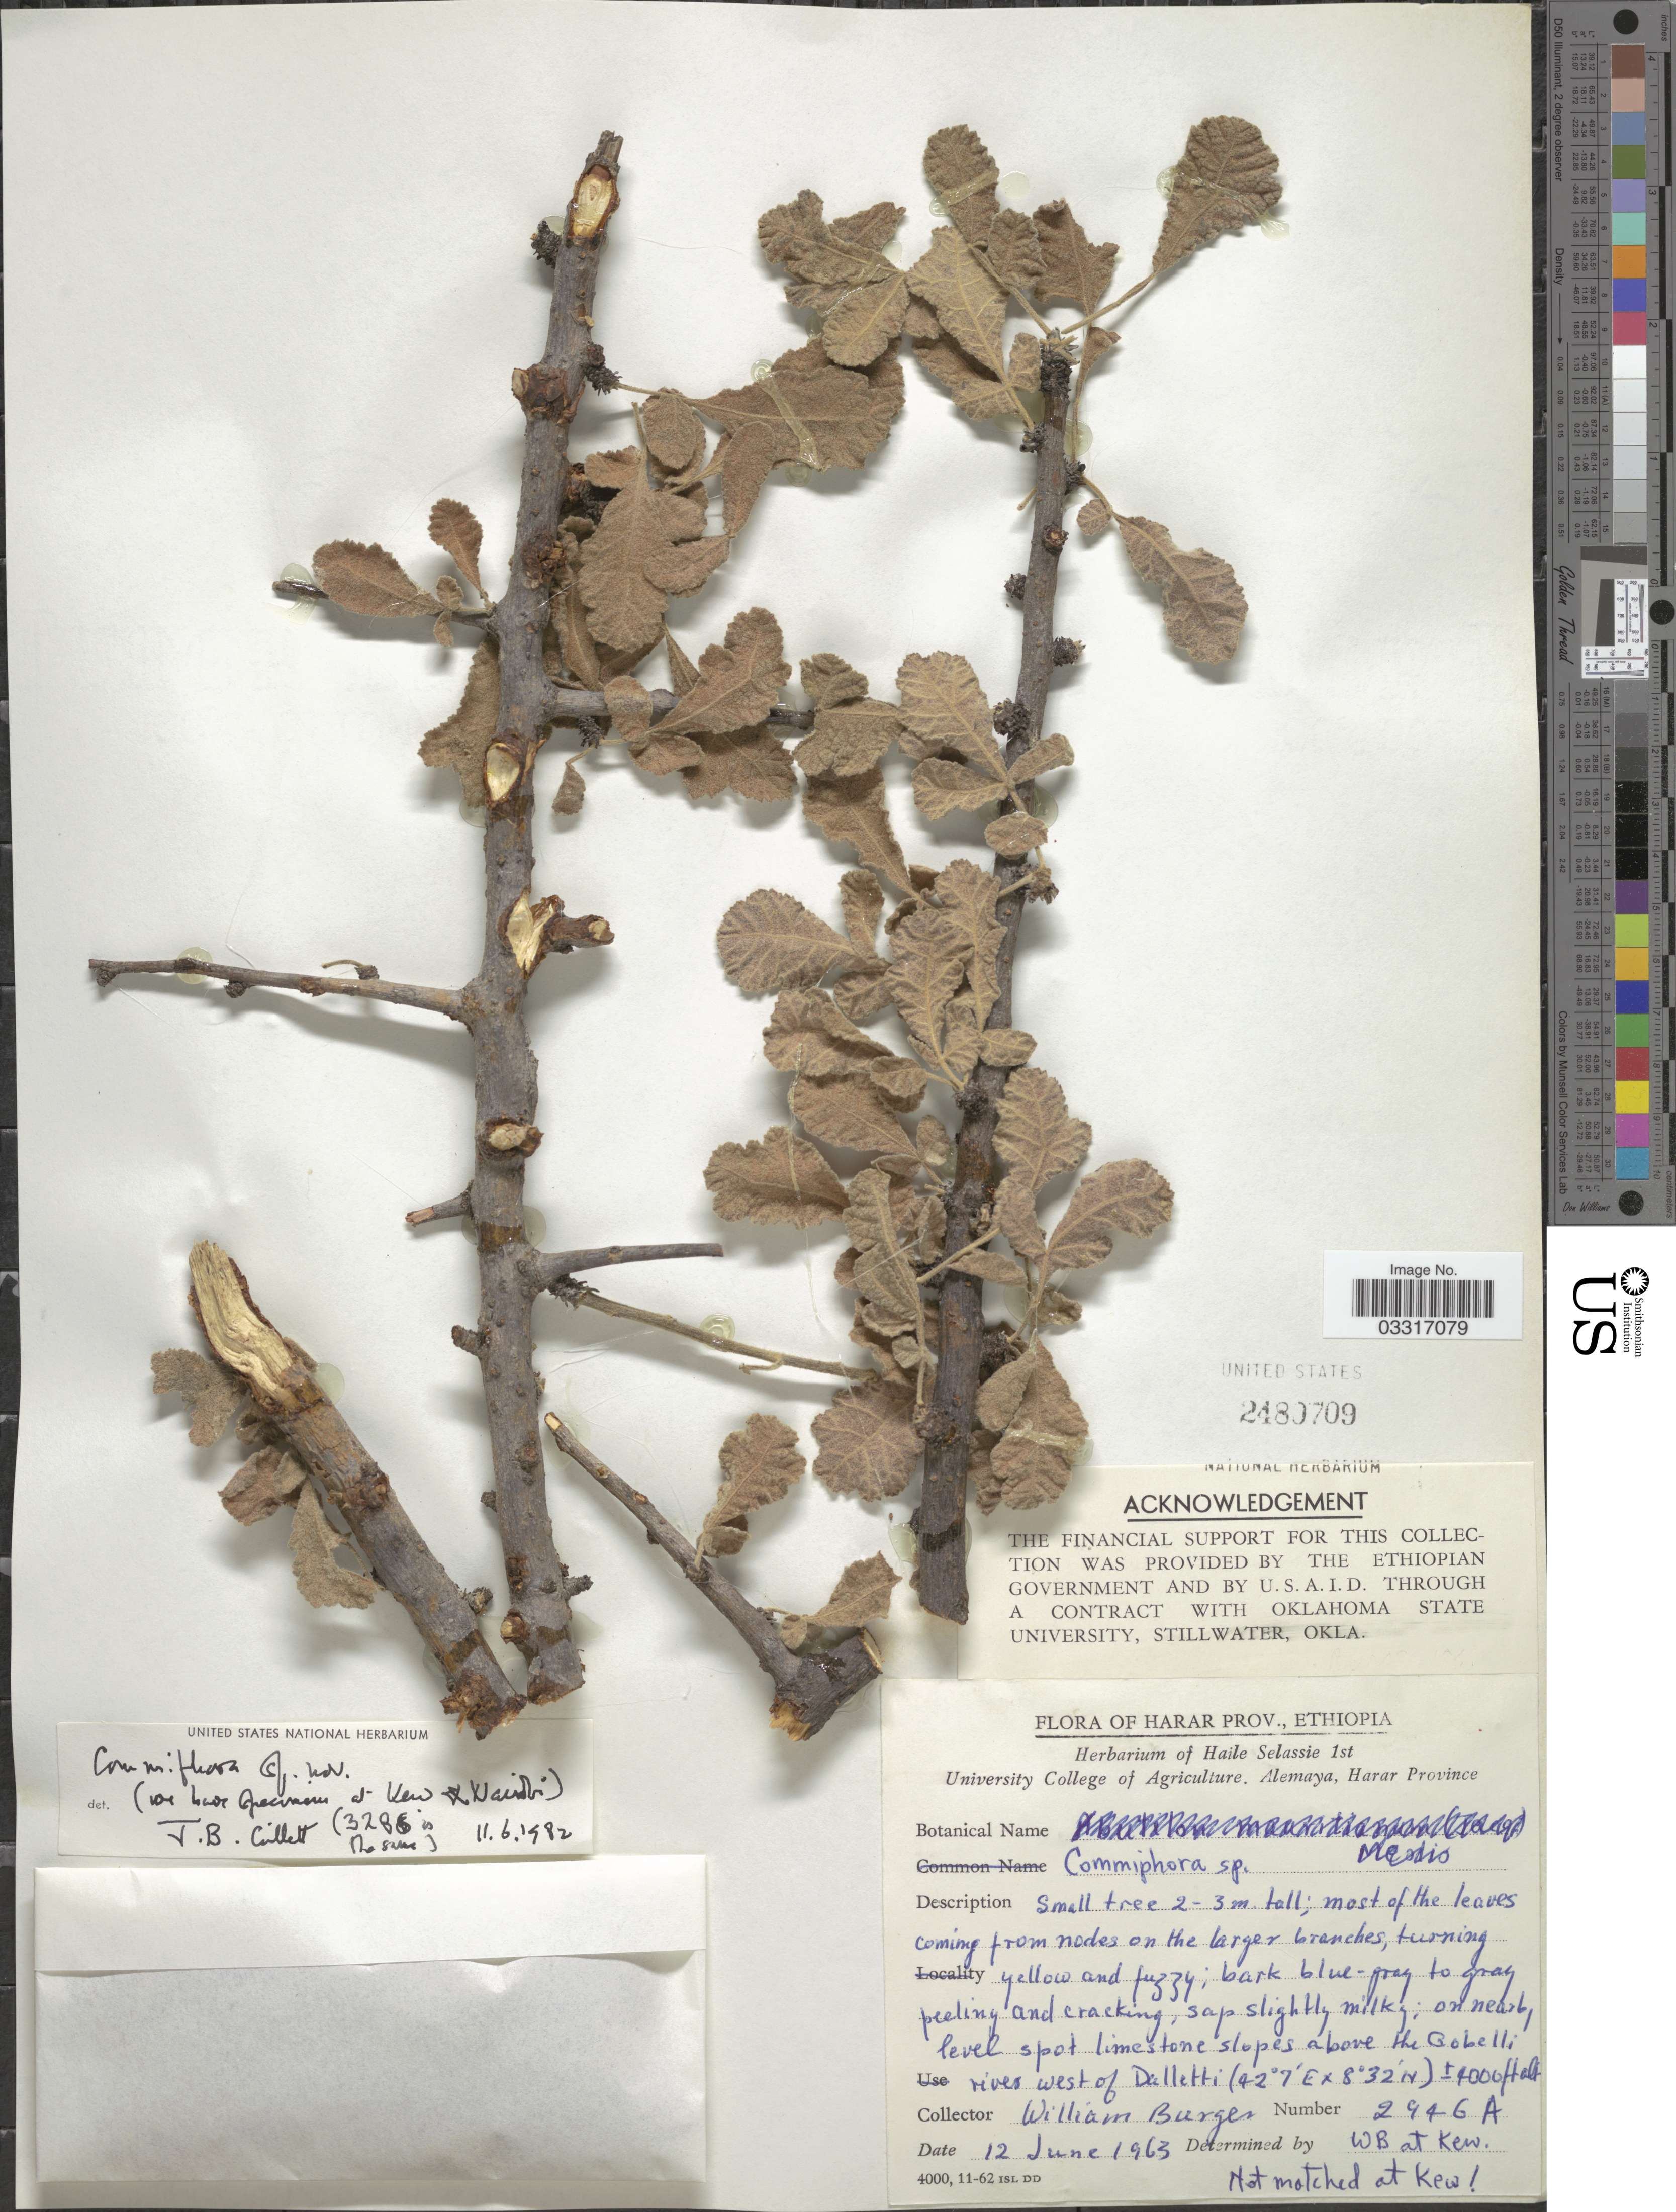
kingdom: Plantae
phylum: Tracheophyta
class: Magnoliopsida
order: Sapindales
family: Burseraceae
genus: Commiphora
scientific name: Commiphora sp.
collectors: W. Burger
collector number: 2946A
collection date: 1963-06-12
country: Ethiopia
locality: Harar Prov. Above the Gobelli river west of Dalletti.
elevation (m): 1219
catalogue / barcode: US 2480709